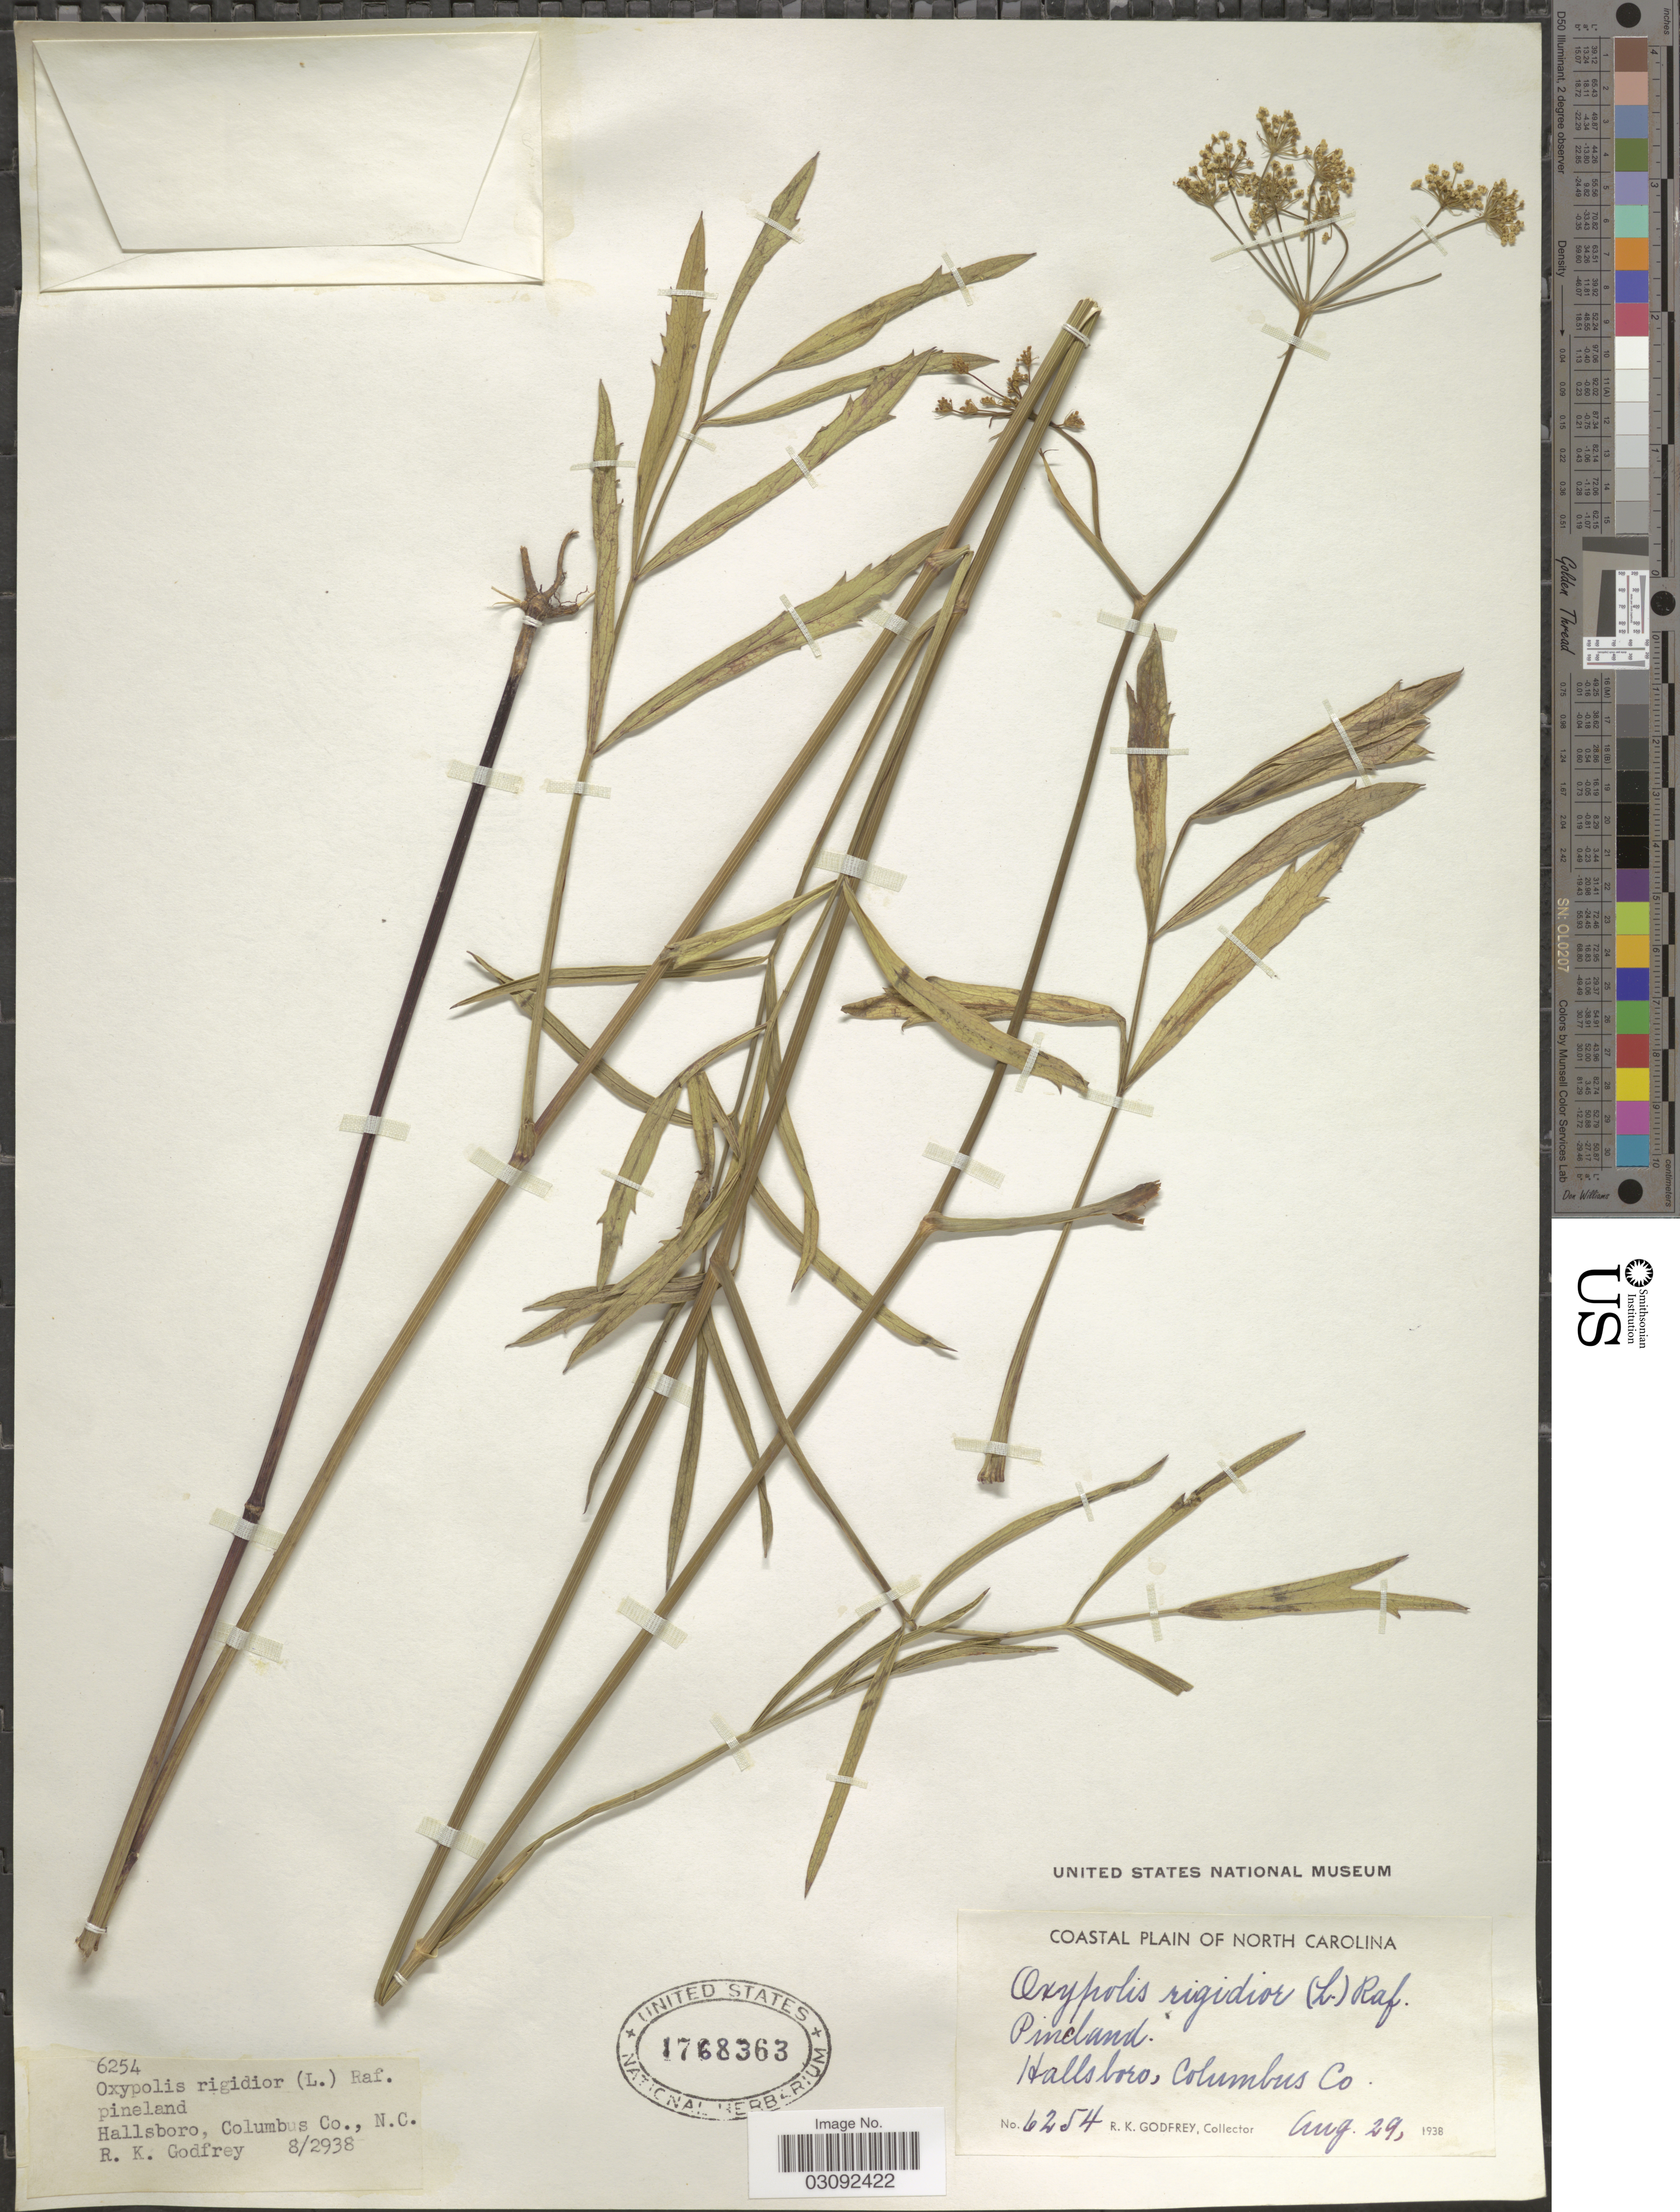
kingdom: Plantae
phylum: Tracheophyta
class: Magnoliopsida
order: Apiales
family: Apiaceae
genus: Oxypolis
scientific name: Oxypolis rigidior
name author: (L.) Raf.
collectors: R. K. Godfrey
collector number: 6254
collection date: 1938-08-29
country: United States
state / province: North Carolina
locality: Coastal Plain of North Carolina. Hallsboro, Columbus Co.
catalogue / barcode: US 1768363